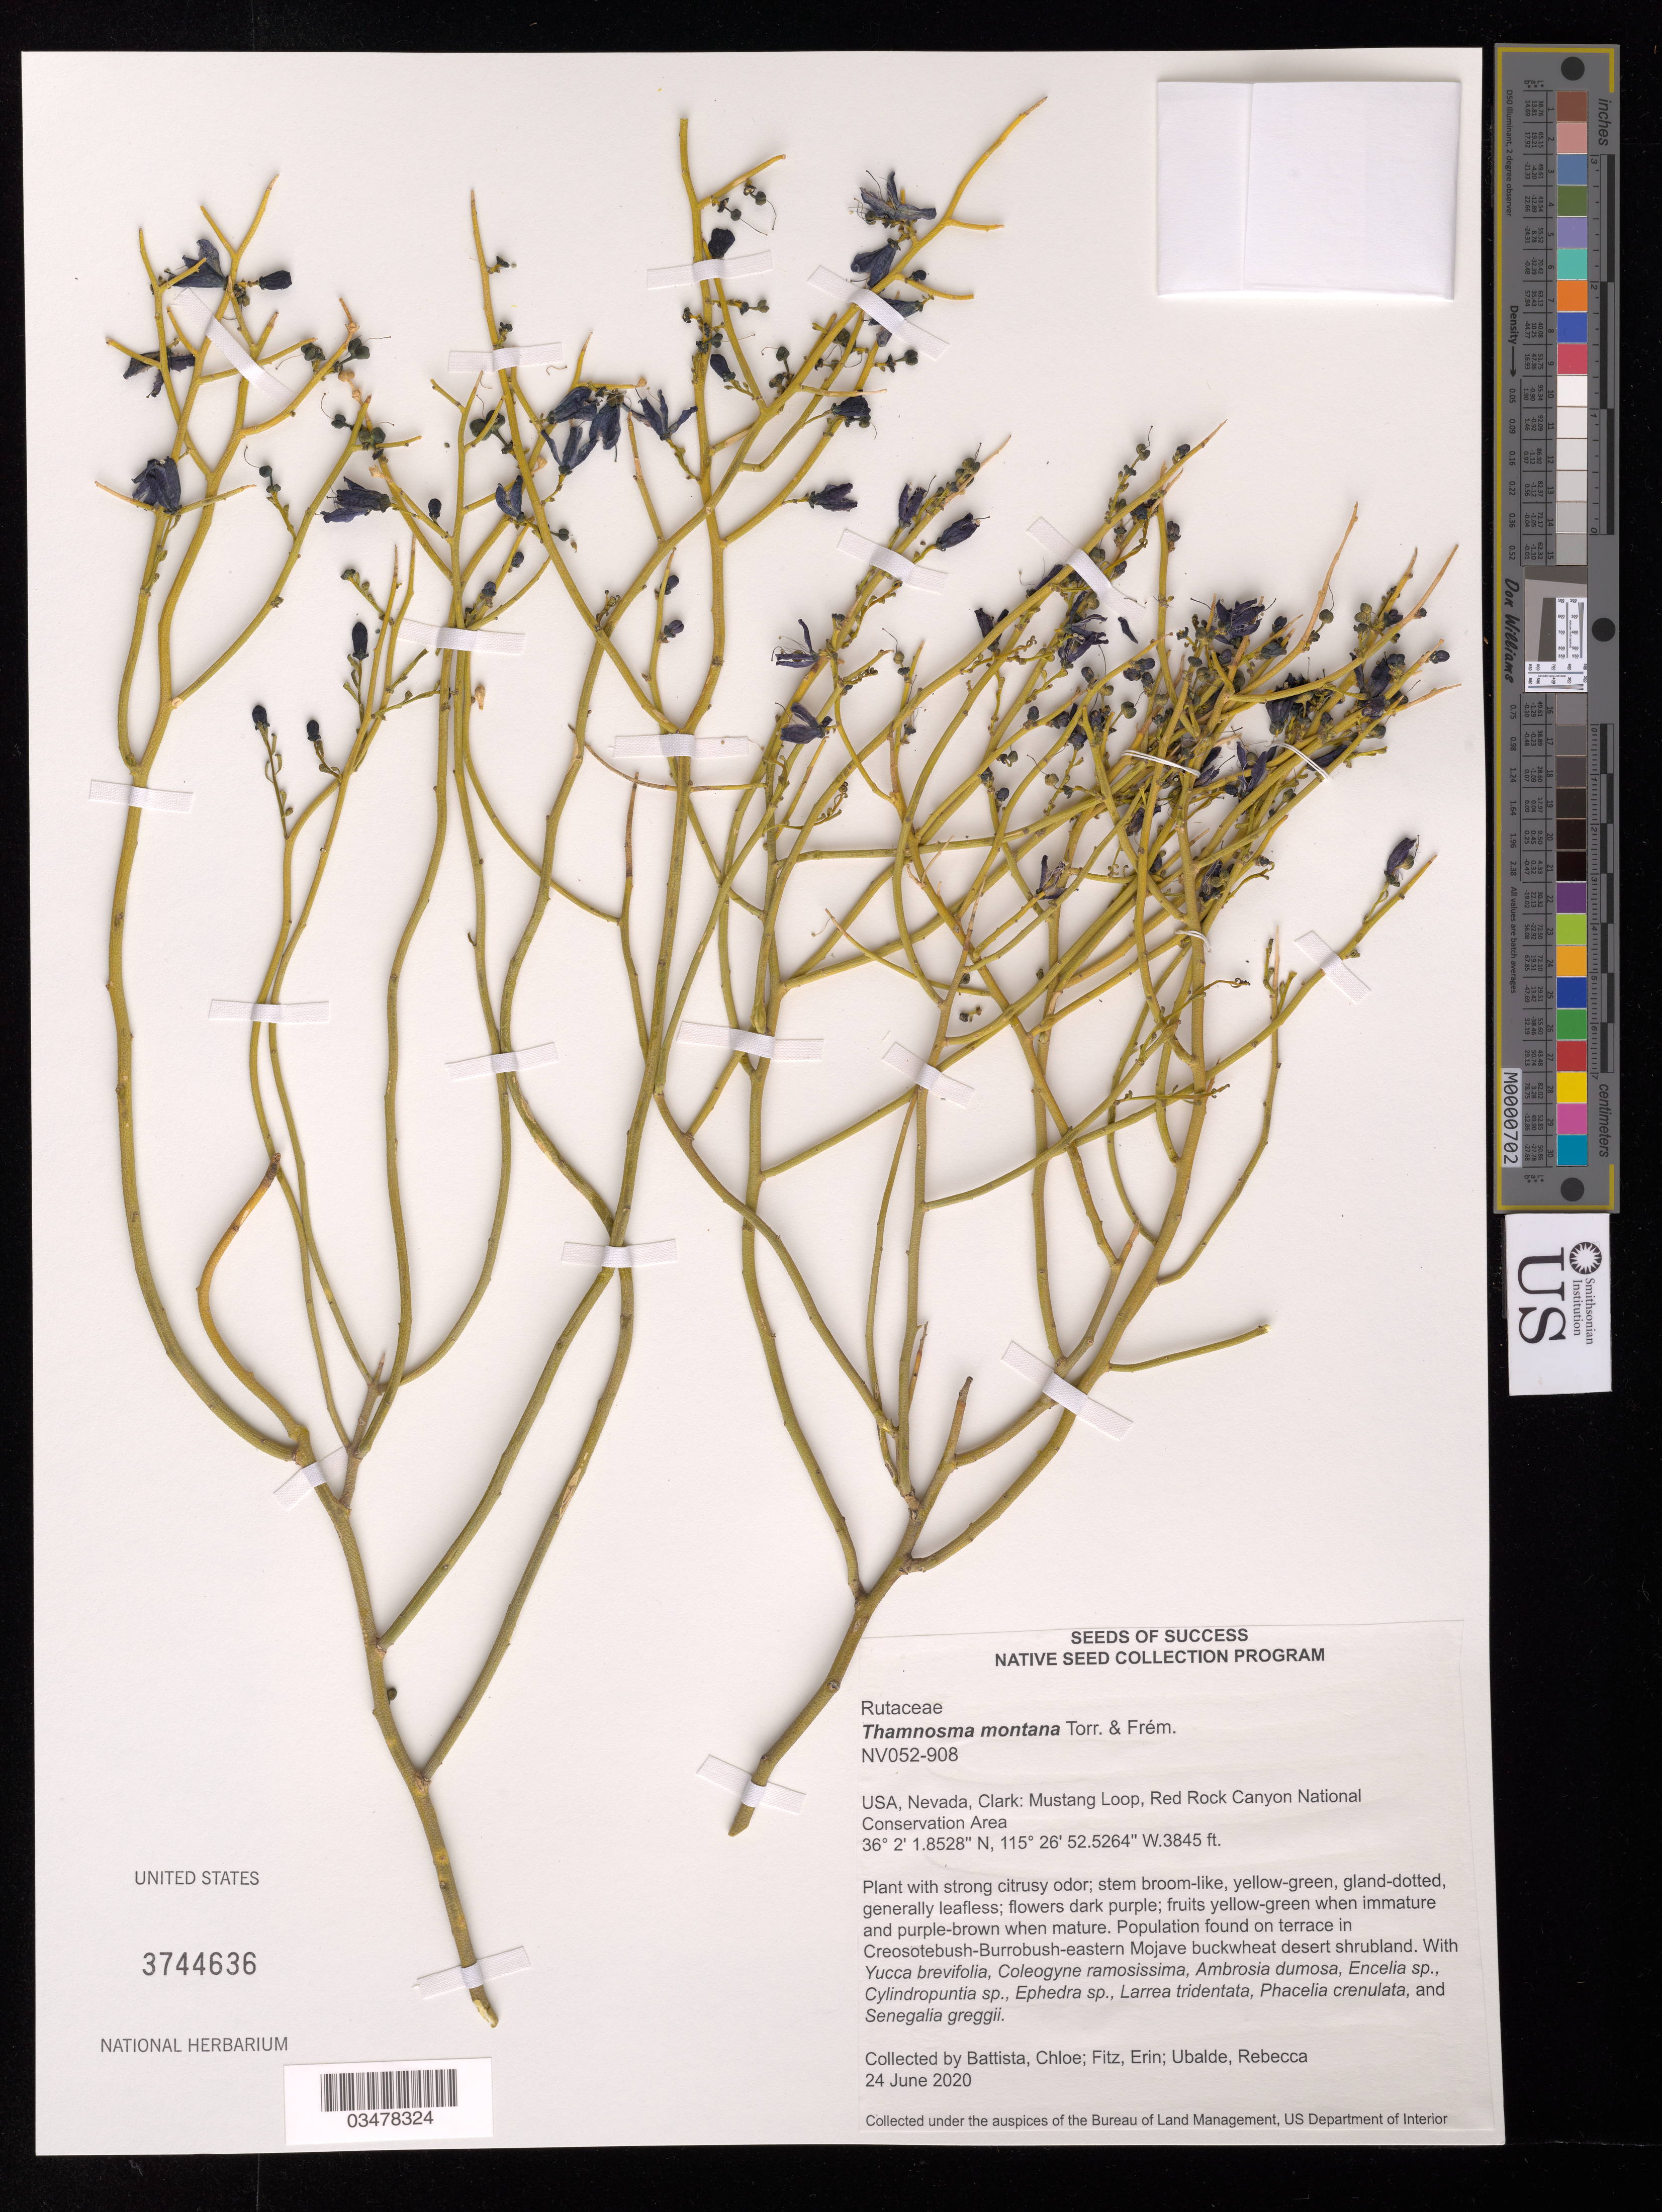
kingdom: Plantae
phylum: Tracheophyta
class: Magnoliopsida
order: Sapindales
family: Rutaceae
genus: Thamnosma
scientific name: Thamnosma montana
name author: Torr. & Frém.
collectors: C. Battista, E. Fitz & R. Ubalde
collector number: NV052-908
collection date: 2020-06-24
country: United States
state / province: Nevada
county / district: Clark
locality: Red Rock Canyon National Conservation Area. Mustang Loop.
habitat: Creosotebush- Burrobush-eastern Mojave buckwheat desert shrublan. With Yucca brevifolia, Ambrosia dumosa, Encelia sp., etc.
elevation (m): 1172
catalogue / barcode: US 3744636